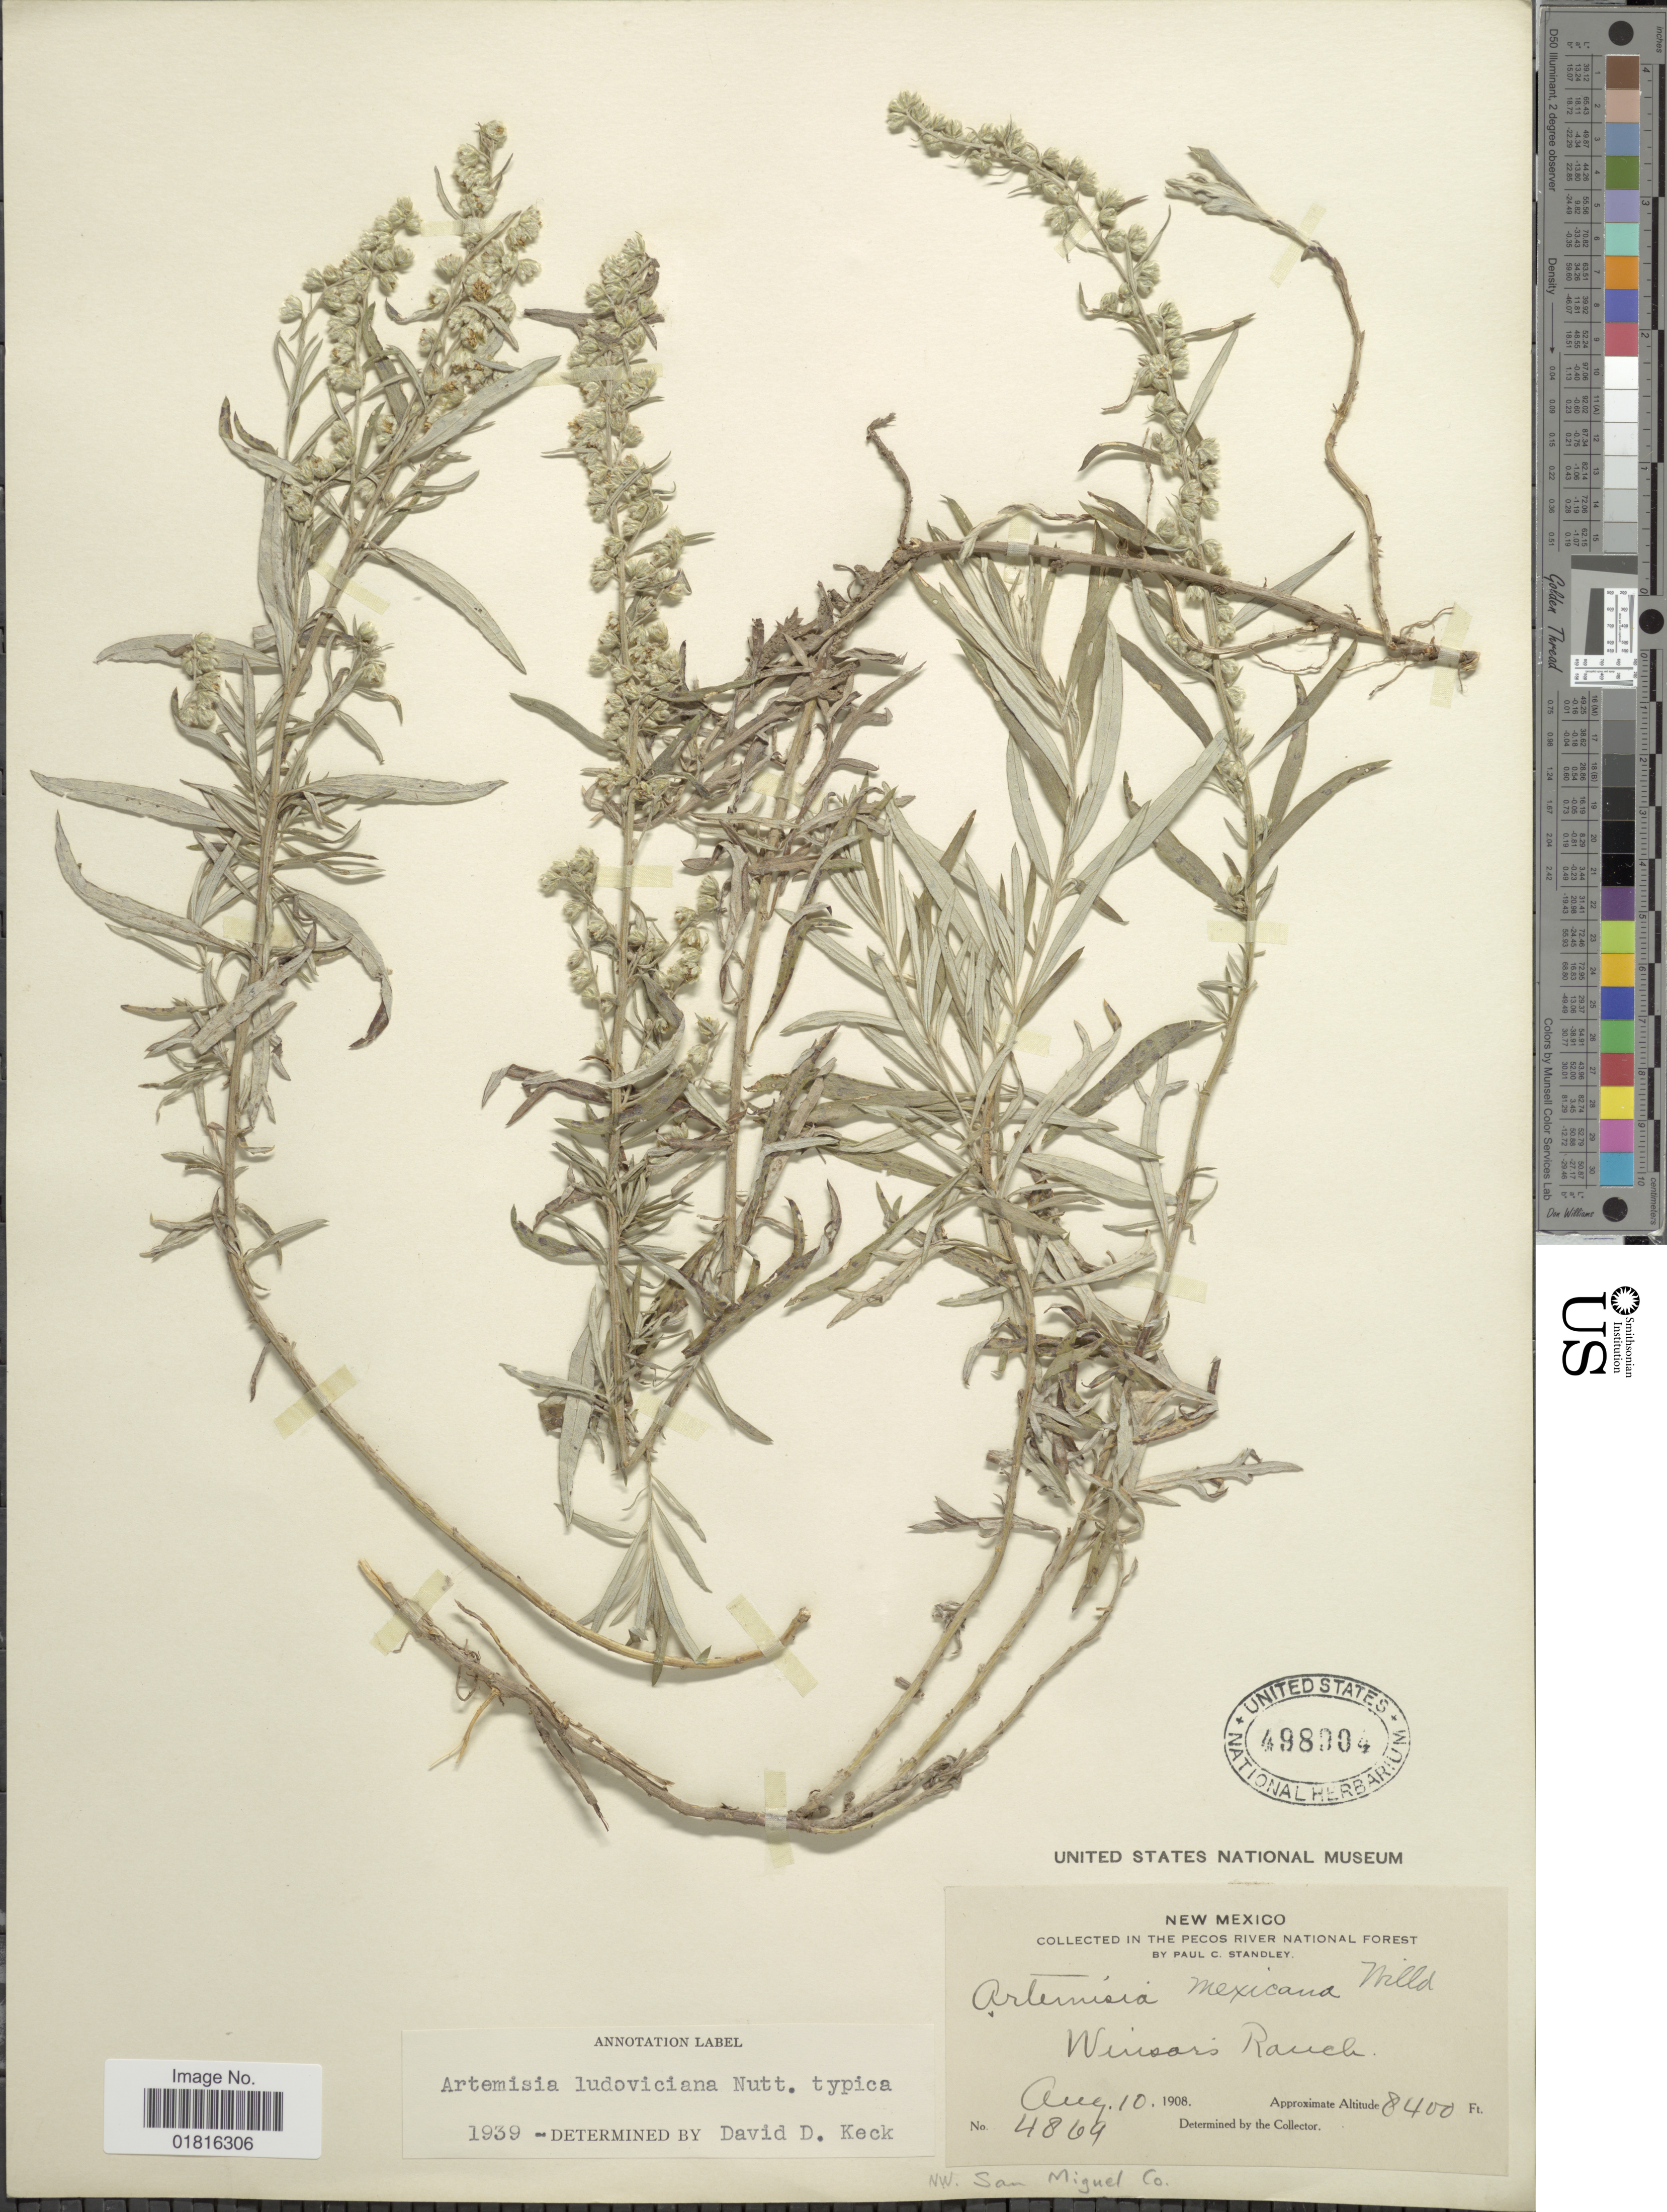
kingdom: Plantae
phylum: Tracheophyta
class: Magnoliopsida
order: Asterales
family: Asteraceae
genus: Artemisia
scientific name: Artemisia ludoviciana subsp. ludoviciana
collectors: P. C. Standley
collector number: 4869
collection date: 1908-08-10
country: United States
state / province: New Mexico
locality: Near Pecos River National Forest, Winsoris Ranch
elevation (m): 2560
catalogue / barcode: US 498904